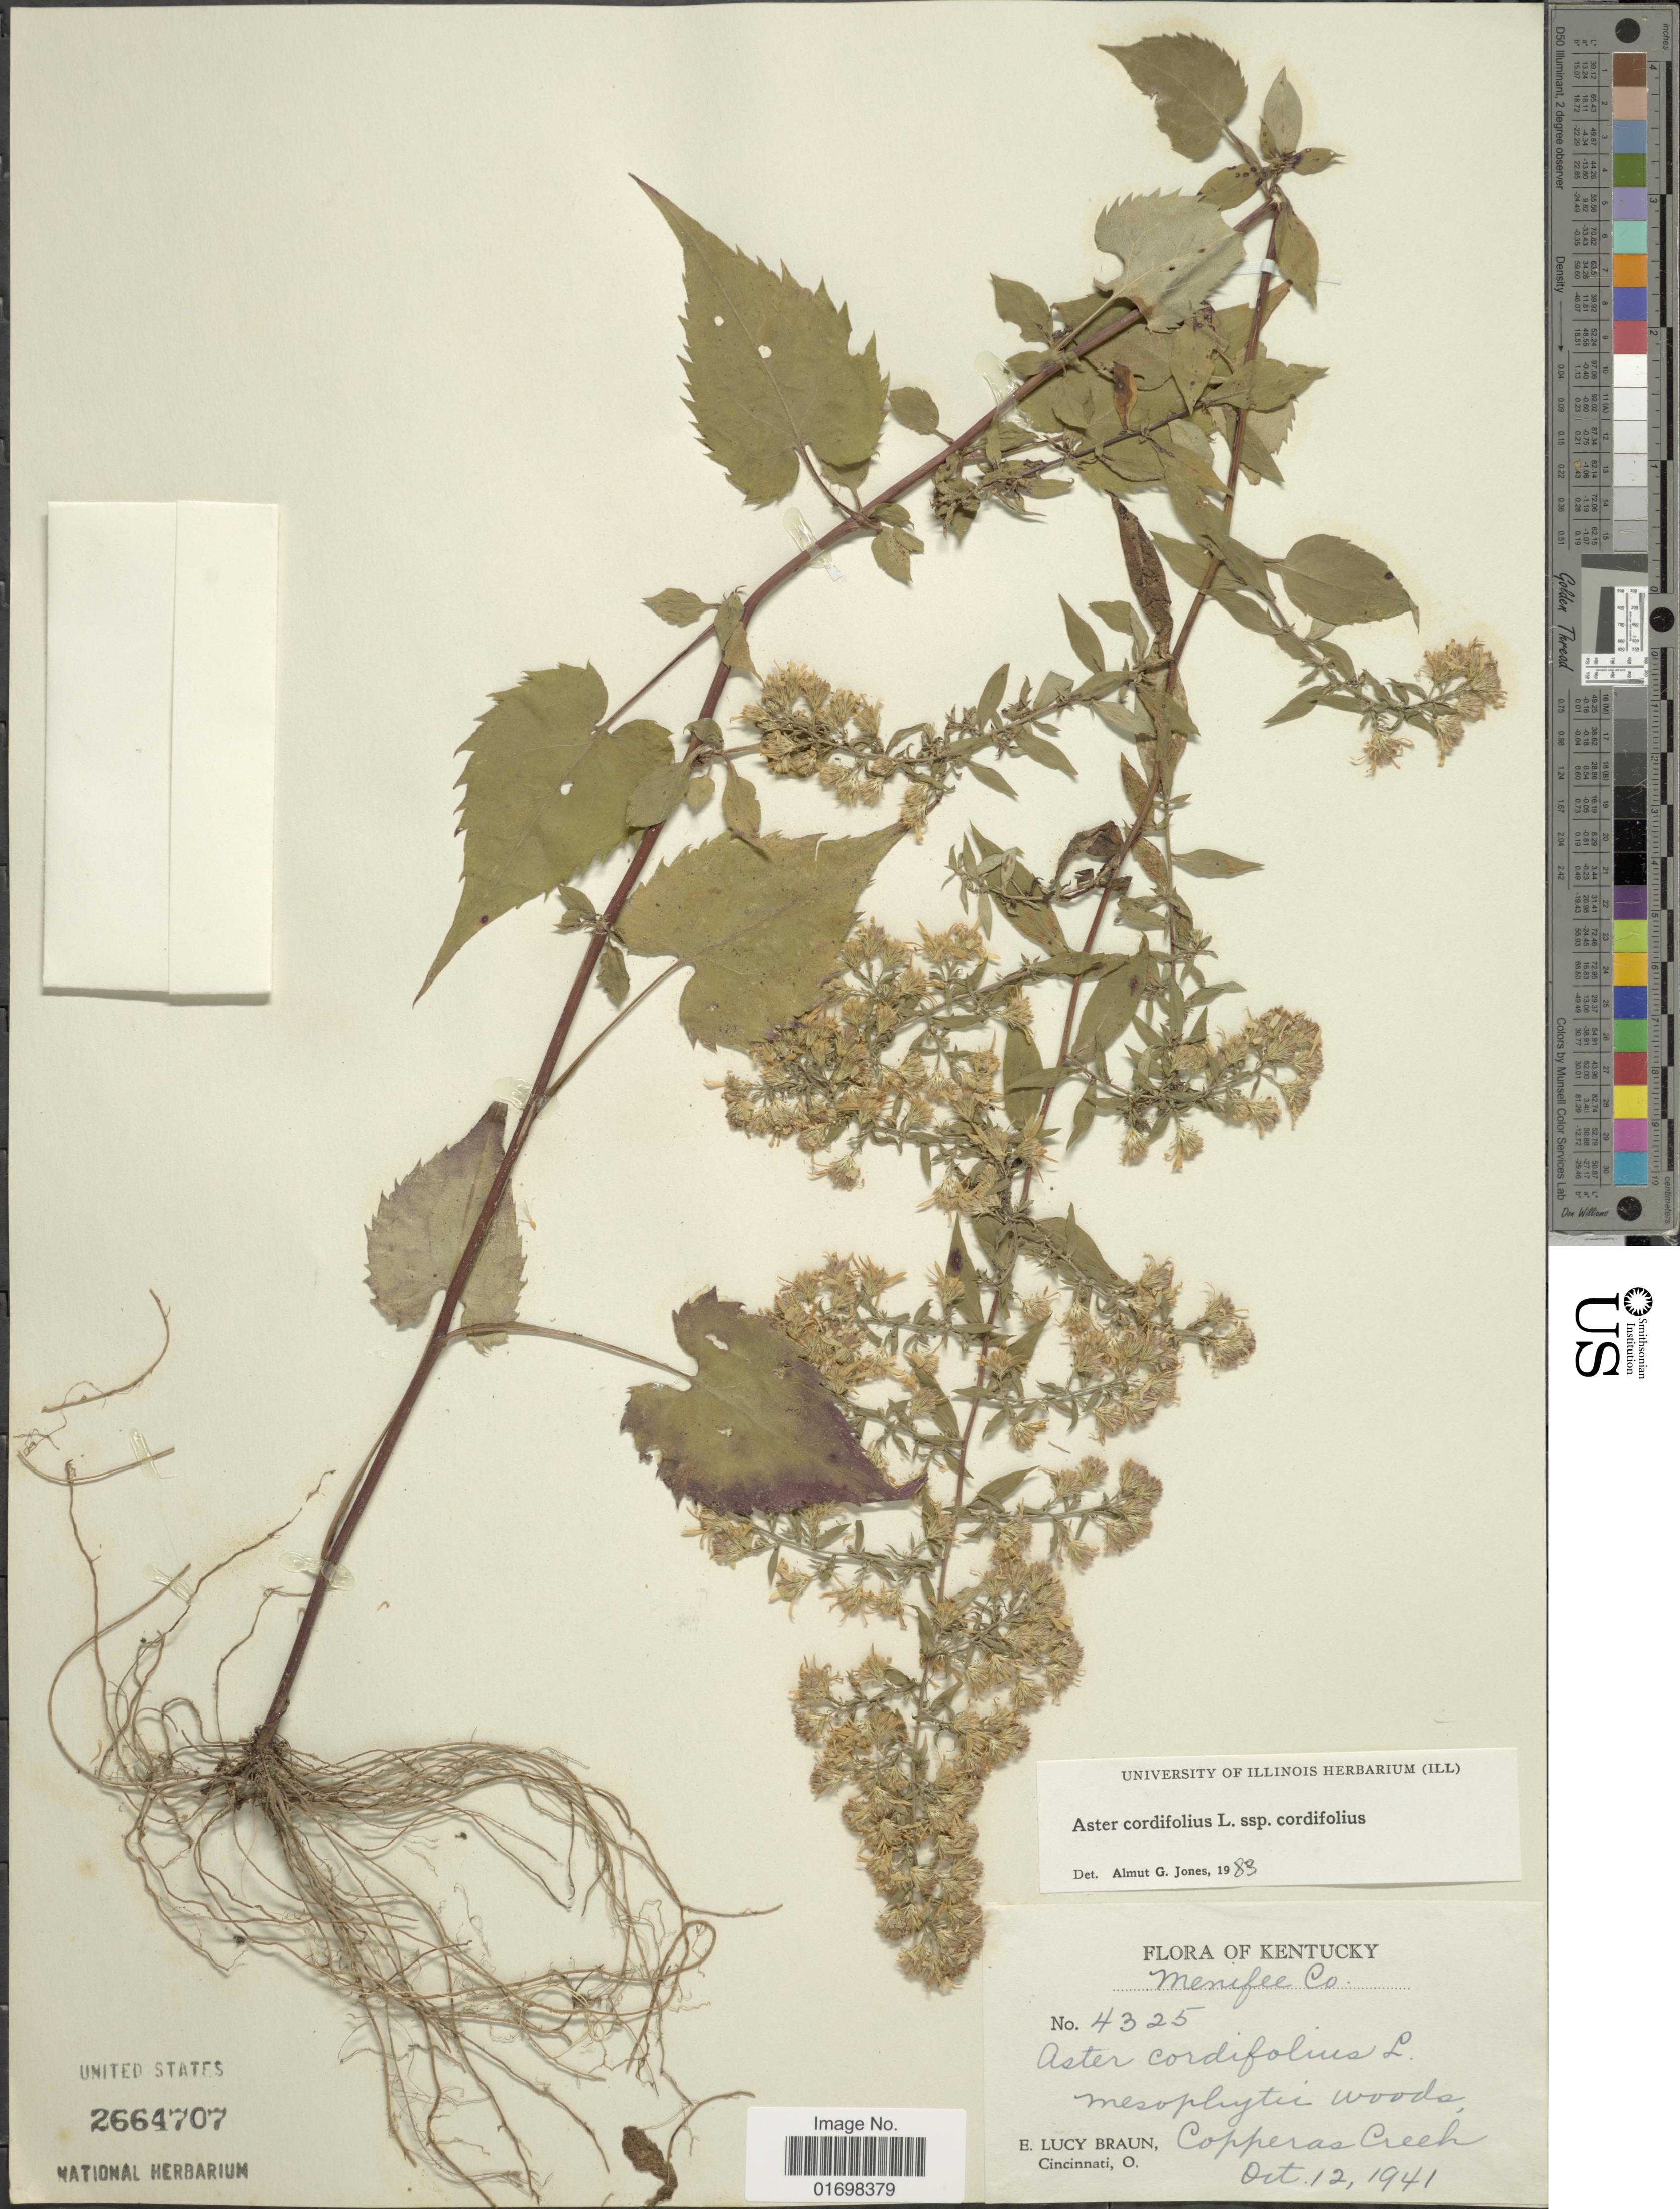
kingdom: Plantae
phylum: Tracheophyta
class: Magnoliopsida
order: Asterales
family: Asteraceae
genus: Symphyotrichum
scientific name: Symphyotrichum cordifolium var. cordifolium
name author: (L.) G.L. Nesom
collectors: E. L. Braun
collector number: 4325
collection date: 1941-10-12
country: United States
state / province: Kentucky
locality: Kentucky, Menifee Co. Copperas Creek.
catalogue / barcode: US 2664707